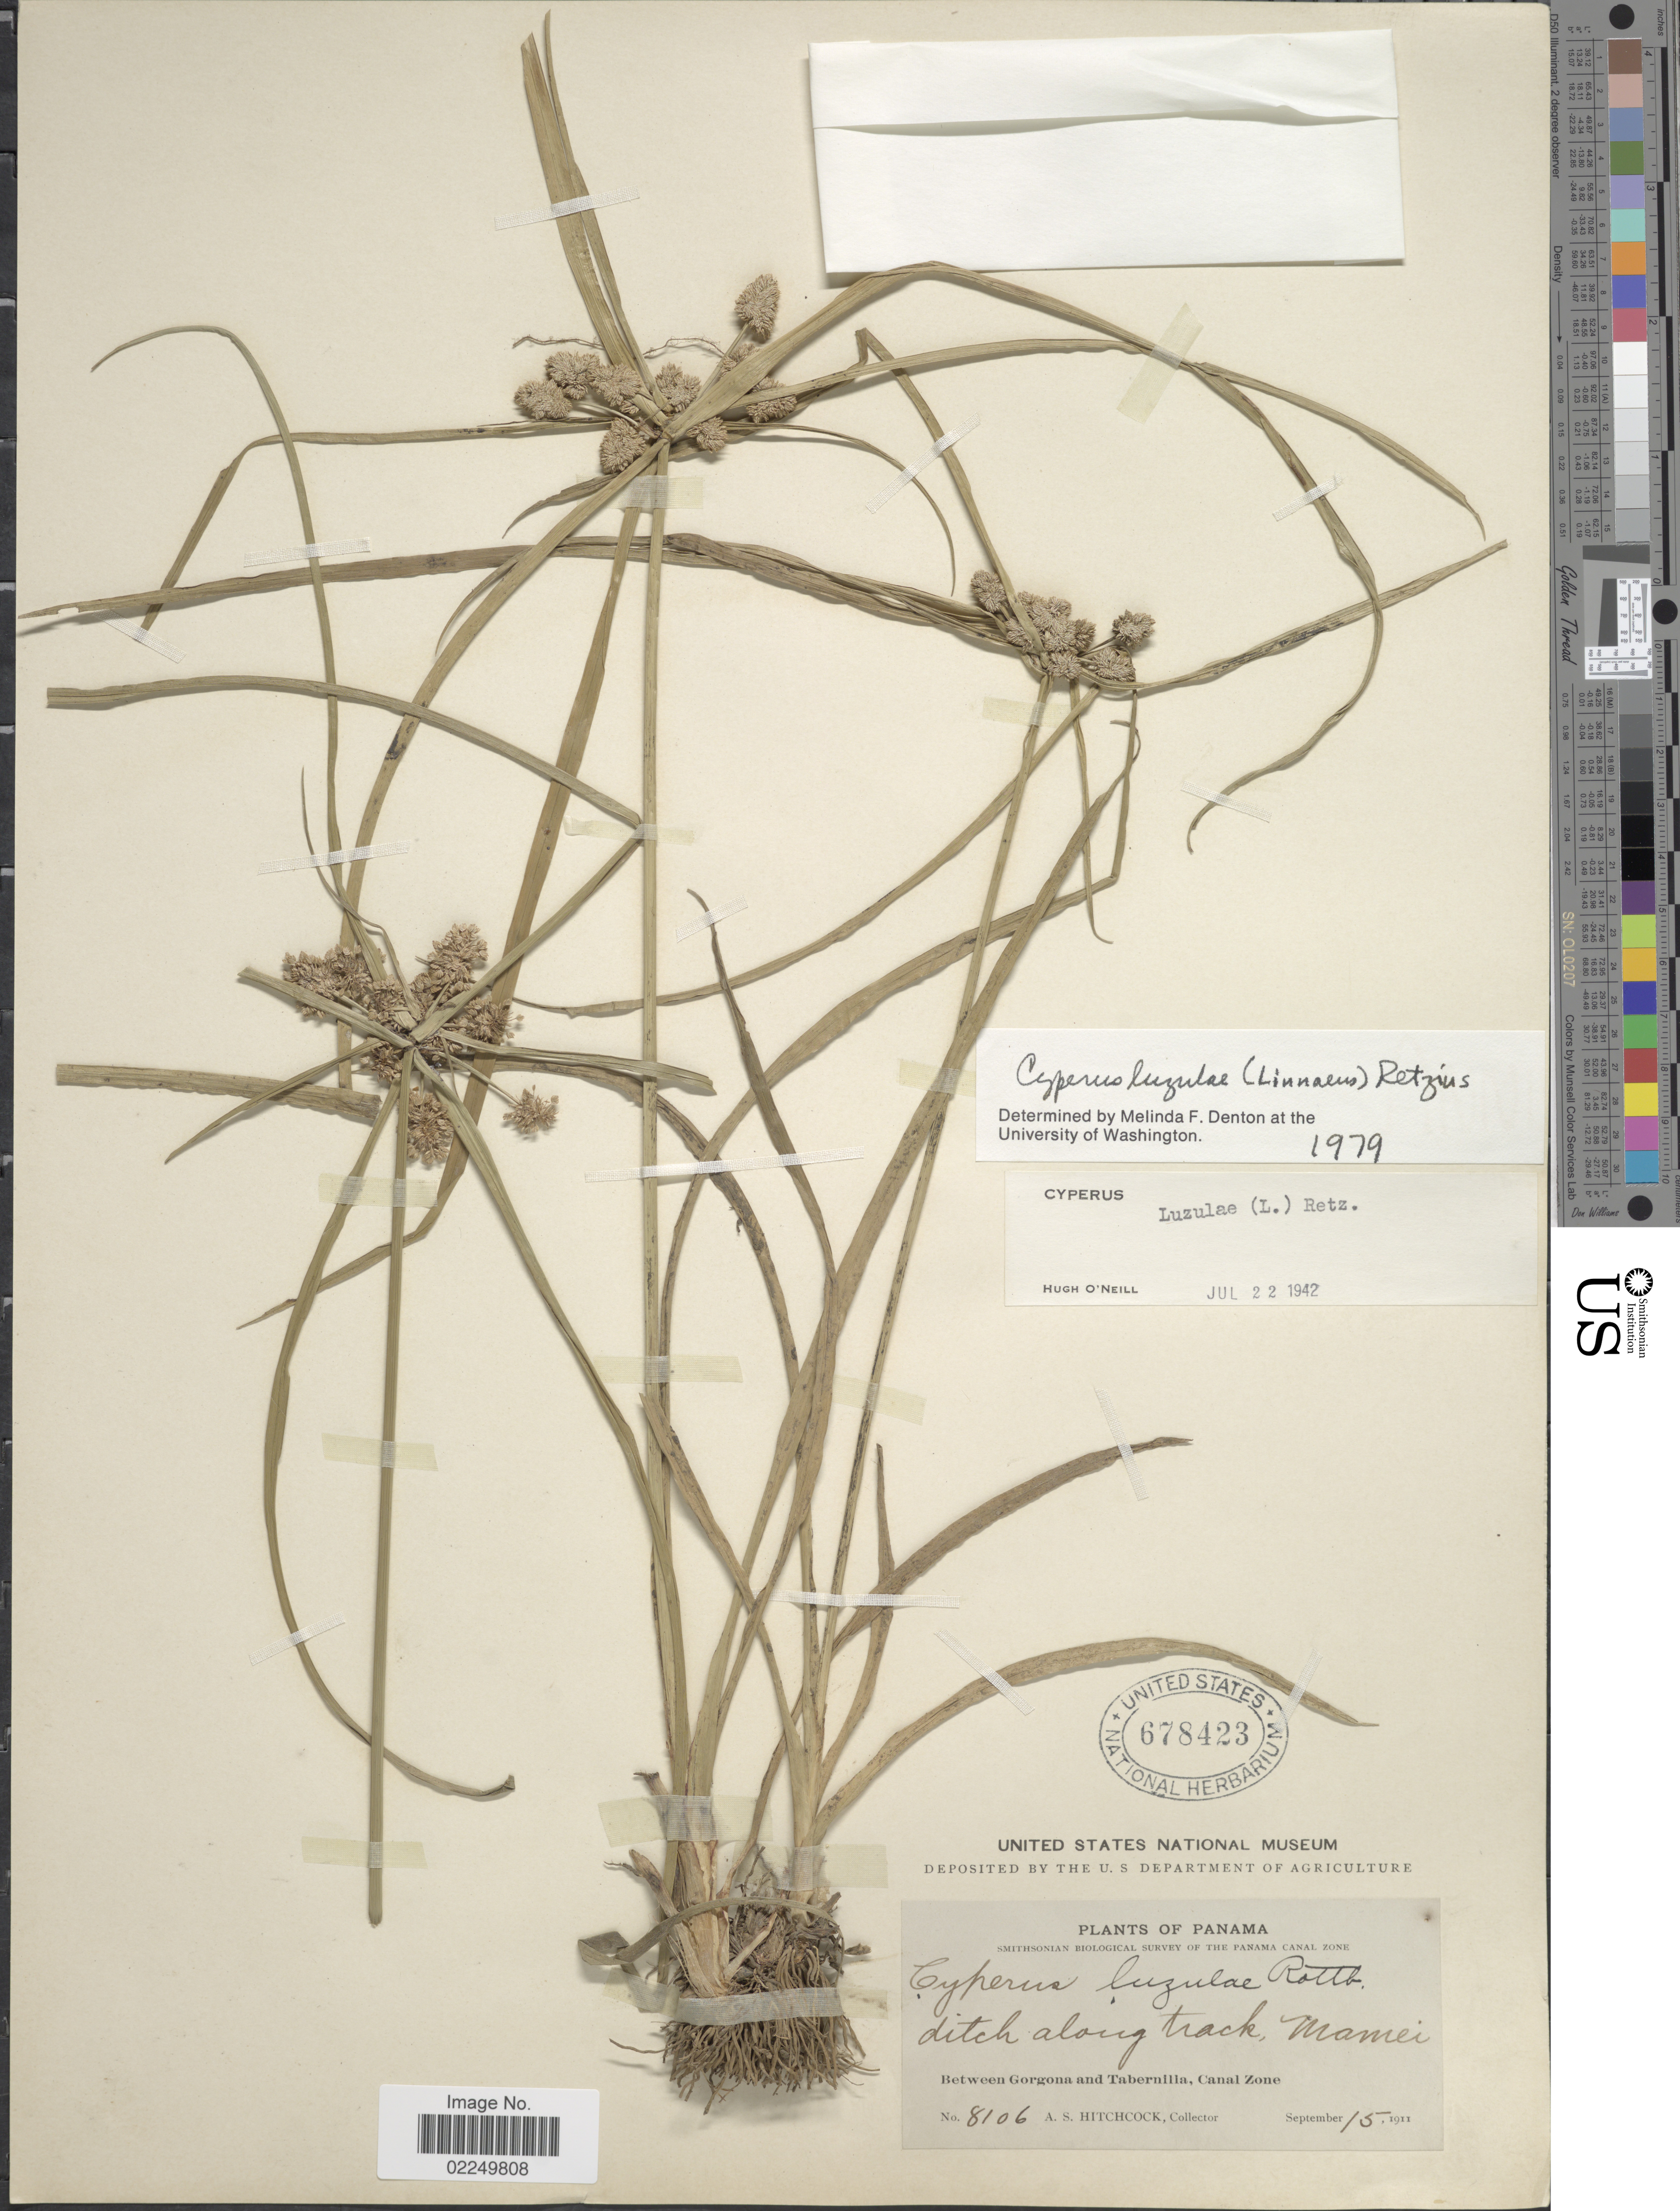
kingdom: Plantae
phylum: Tracheophyta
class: Liliopsida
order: Poales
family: Cyperaceae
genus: Cyperus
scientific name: Cyperus luzulae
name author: (L.) Rottb. ex Retz.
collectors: A. S. Hitchcock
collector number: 8106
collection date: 1911-09-15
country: Panama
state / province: Colón / Panamá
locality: Ditch along track, Mamei, Between Gorgona and Tabernilla, Canal Zone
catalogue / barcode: US 678423